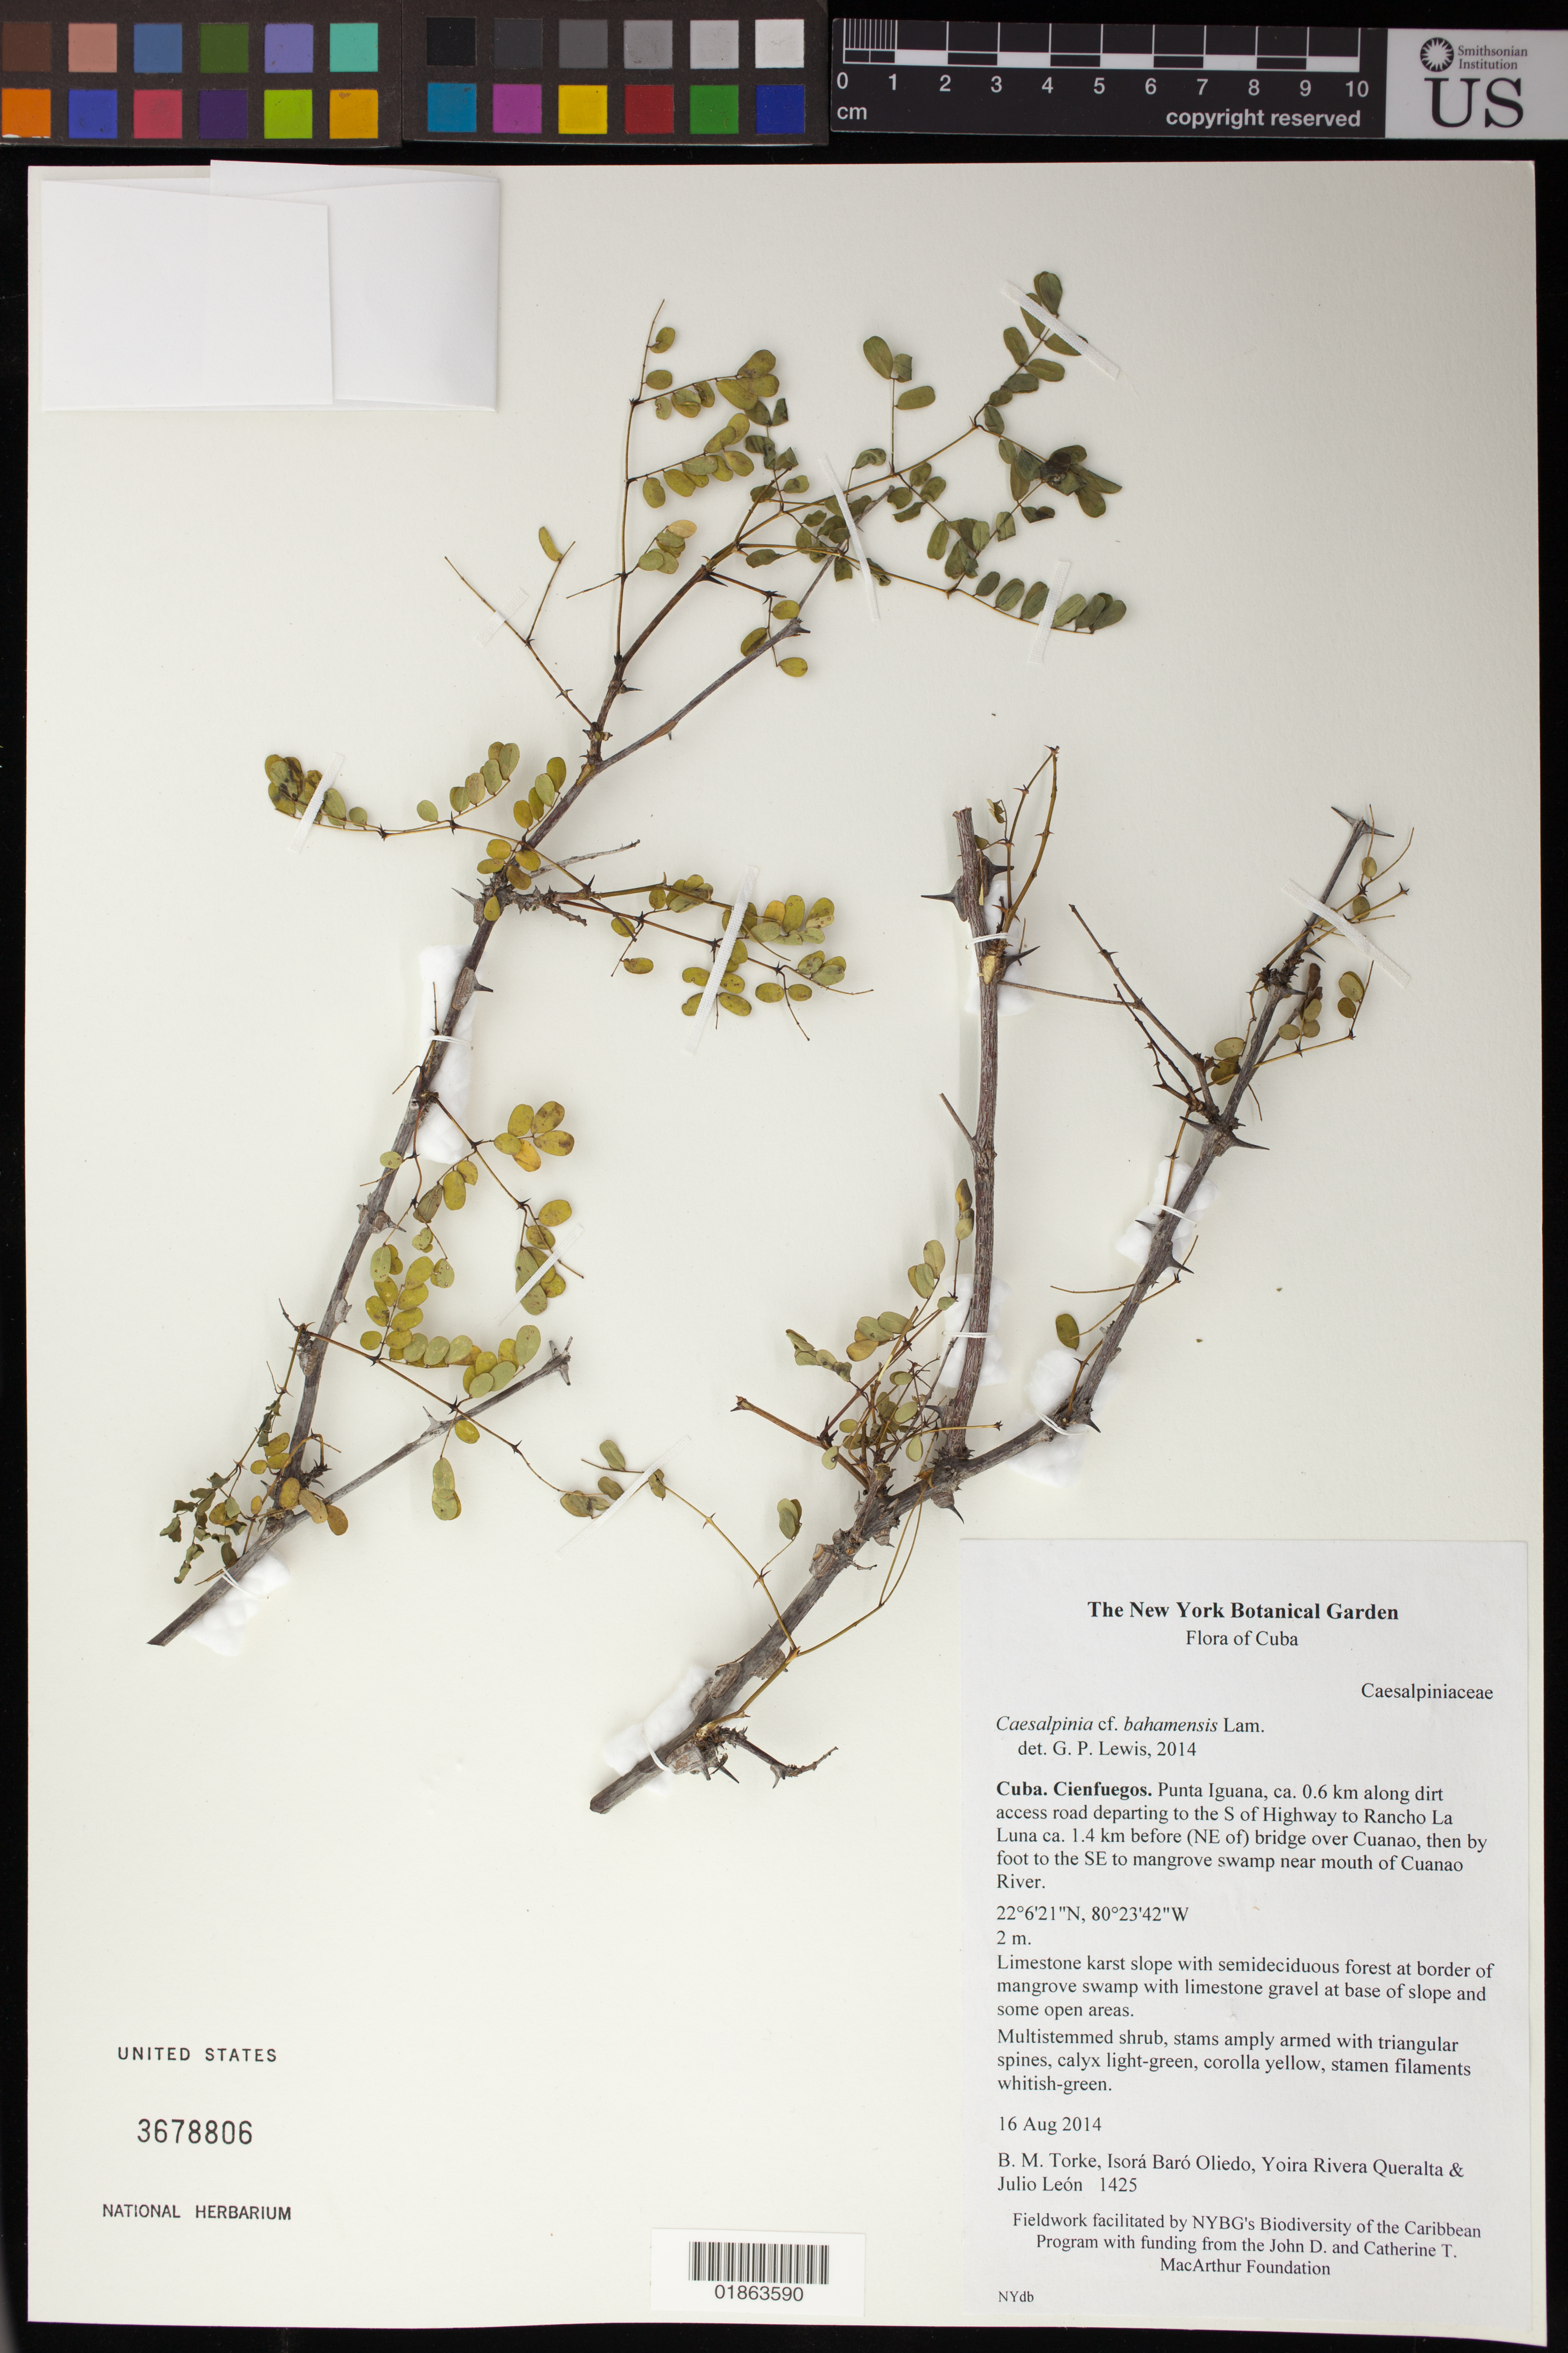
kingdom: Plantae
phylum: Tracheophyta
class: Magnoliopsida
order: Fabales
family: Fabaceae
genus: Caesalpinia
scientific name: Caesalpinia bahamensis subsp. bahamensis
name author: Lam.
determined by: Lewis, Gwilym P.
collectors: B. M. Torke, I. Baró Oliedo, Y. Rivera Queralta & J. León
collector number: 1425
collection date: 2014-08-16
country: Cuba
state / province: Cienfuegos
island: Cuba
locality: Punta Iguana, ca. 0.6 km along dirt access road depating to the S of Highway to Rancho La Luna, ca. 1.4 km before (NE of) bridge over Cuanao, then by foot to the SE to mangrove swamp near mouth of Cuanao River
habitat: Limestone karst slope with semideciduous forest at border of mangrove swamp with limestone gravel at base of slope and some open areas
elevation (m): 2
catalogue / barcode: US 3678806